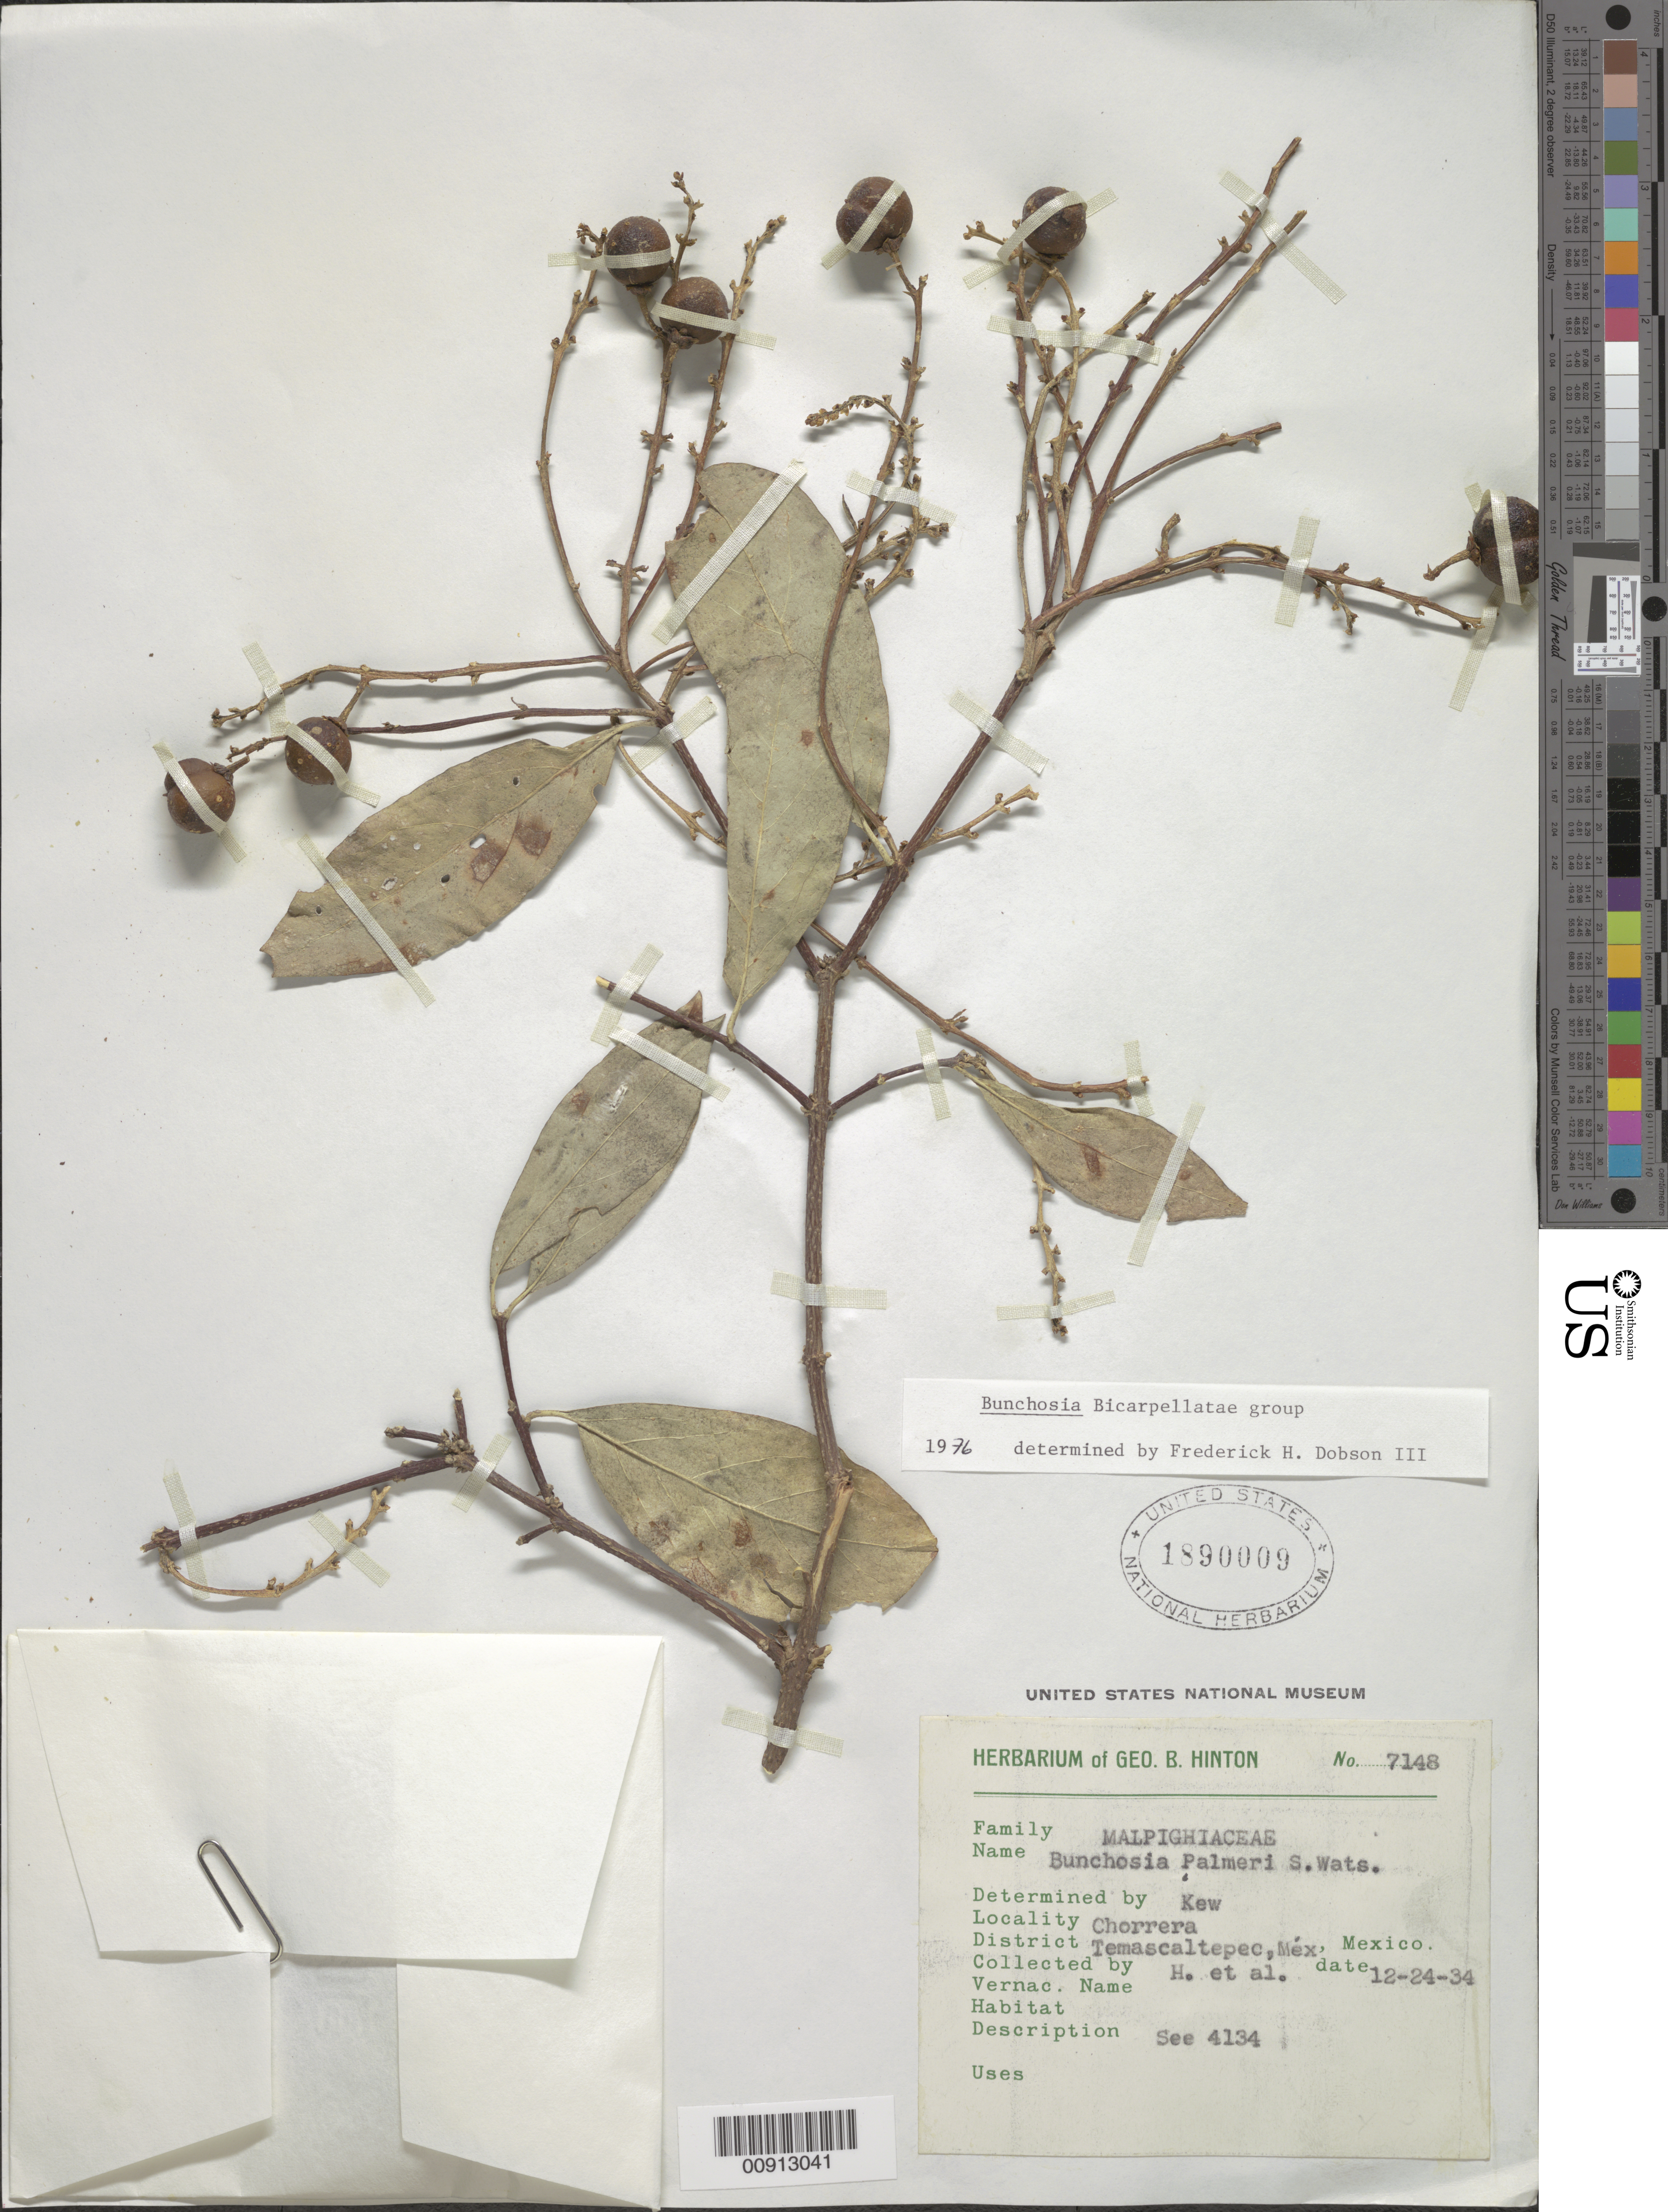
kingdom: Plantae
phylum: Tracheophyta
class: Magnoliopsida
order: Malpighiales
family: Malpighiaceae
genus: Bunchosia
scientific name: Bunchosia palmeri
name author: S. Watson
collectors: G. B. Hinton & et al.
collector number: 7148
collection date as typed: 24 Dec 1934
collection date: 1934-12-24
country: Mexico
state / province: México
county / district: Temascaltepec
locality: Chorrera, District Temascaltepec, State of México.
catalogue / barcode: US 1890009